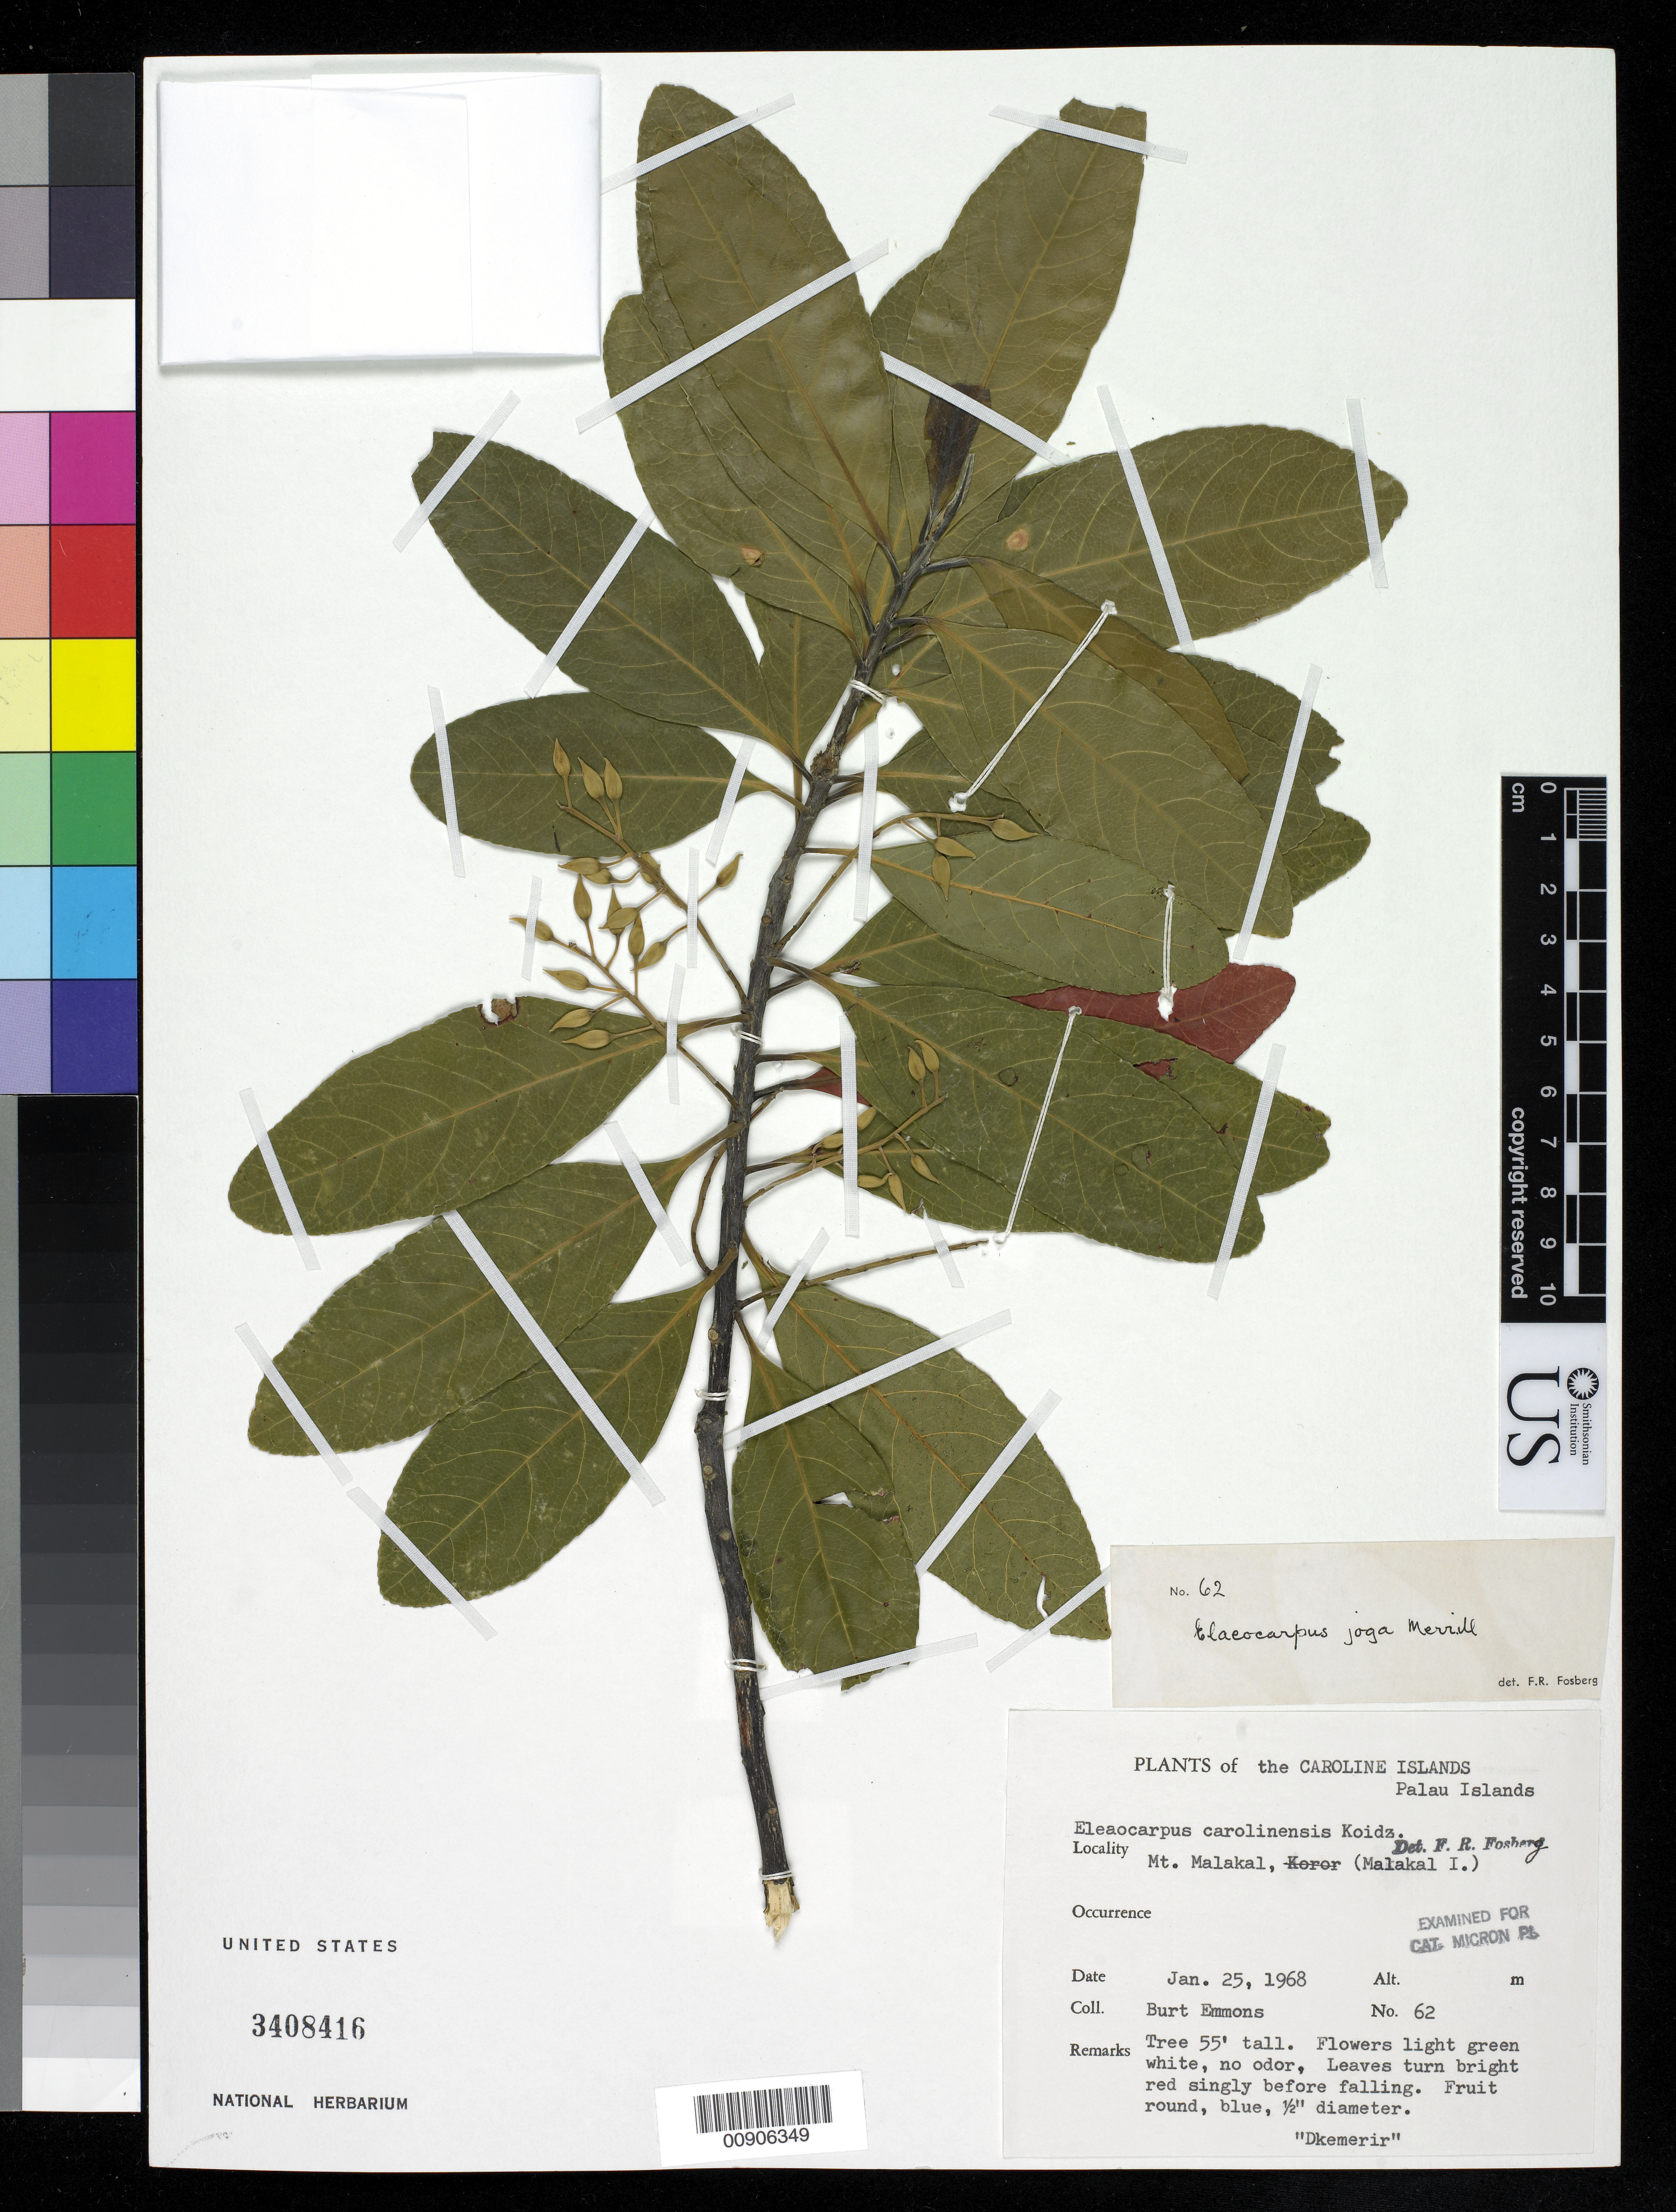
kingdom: Plantae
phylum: Tracheophyta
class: Magnoliopsida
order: Oxalidales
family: Elaeocarpaceae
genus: Elaeocarpus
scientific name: Elaeocarpus joga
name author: Merr.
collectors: B. Emmons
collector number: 62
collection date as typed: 25 Jan 1968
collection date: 1968-01-25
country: Palau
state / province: Koror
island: Ngemelachel [Malakal]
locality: Ngemelachel Island; Mt. Malakal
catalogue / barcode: US 3408416